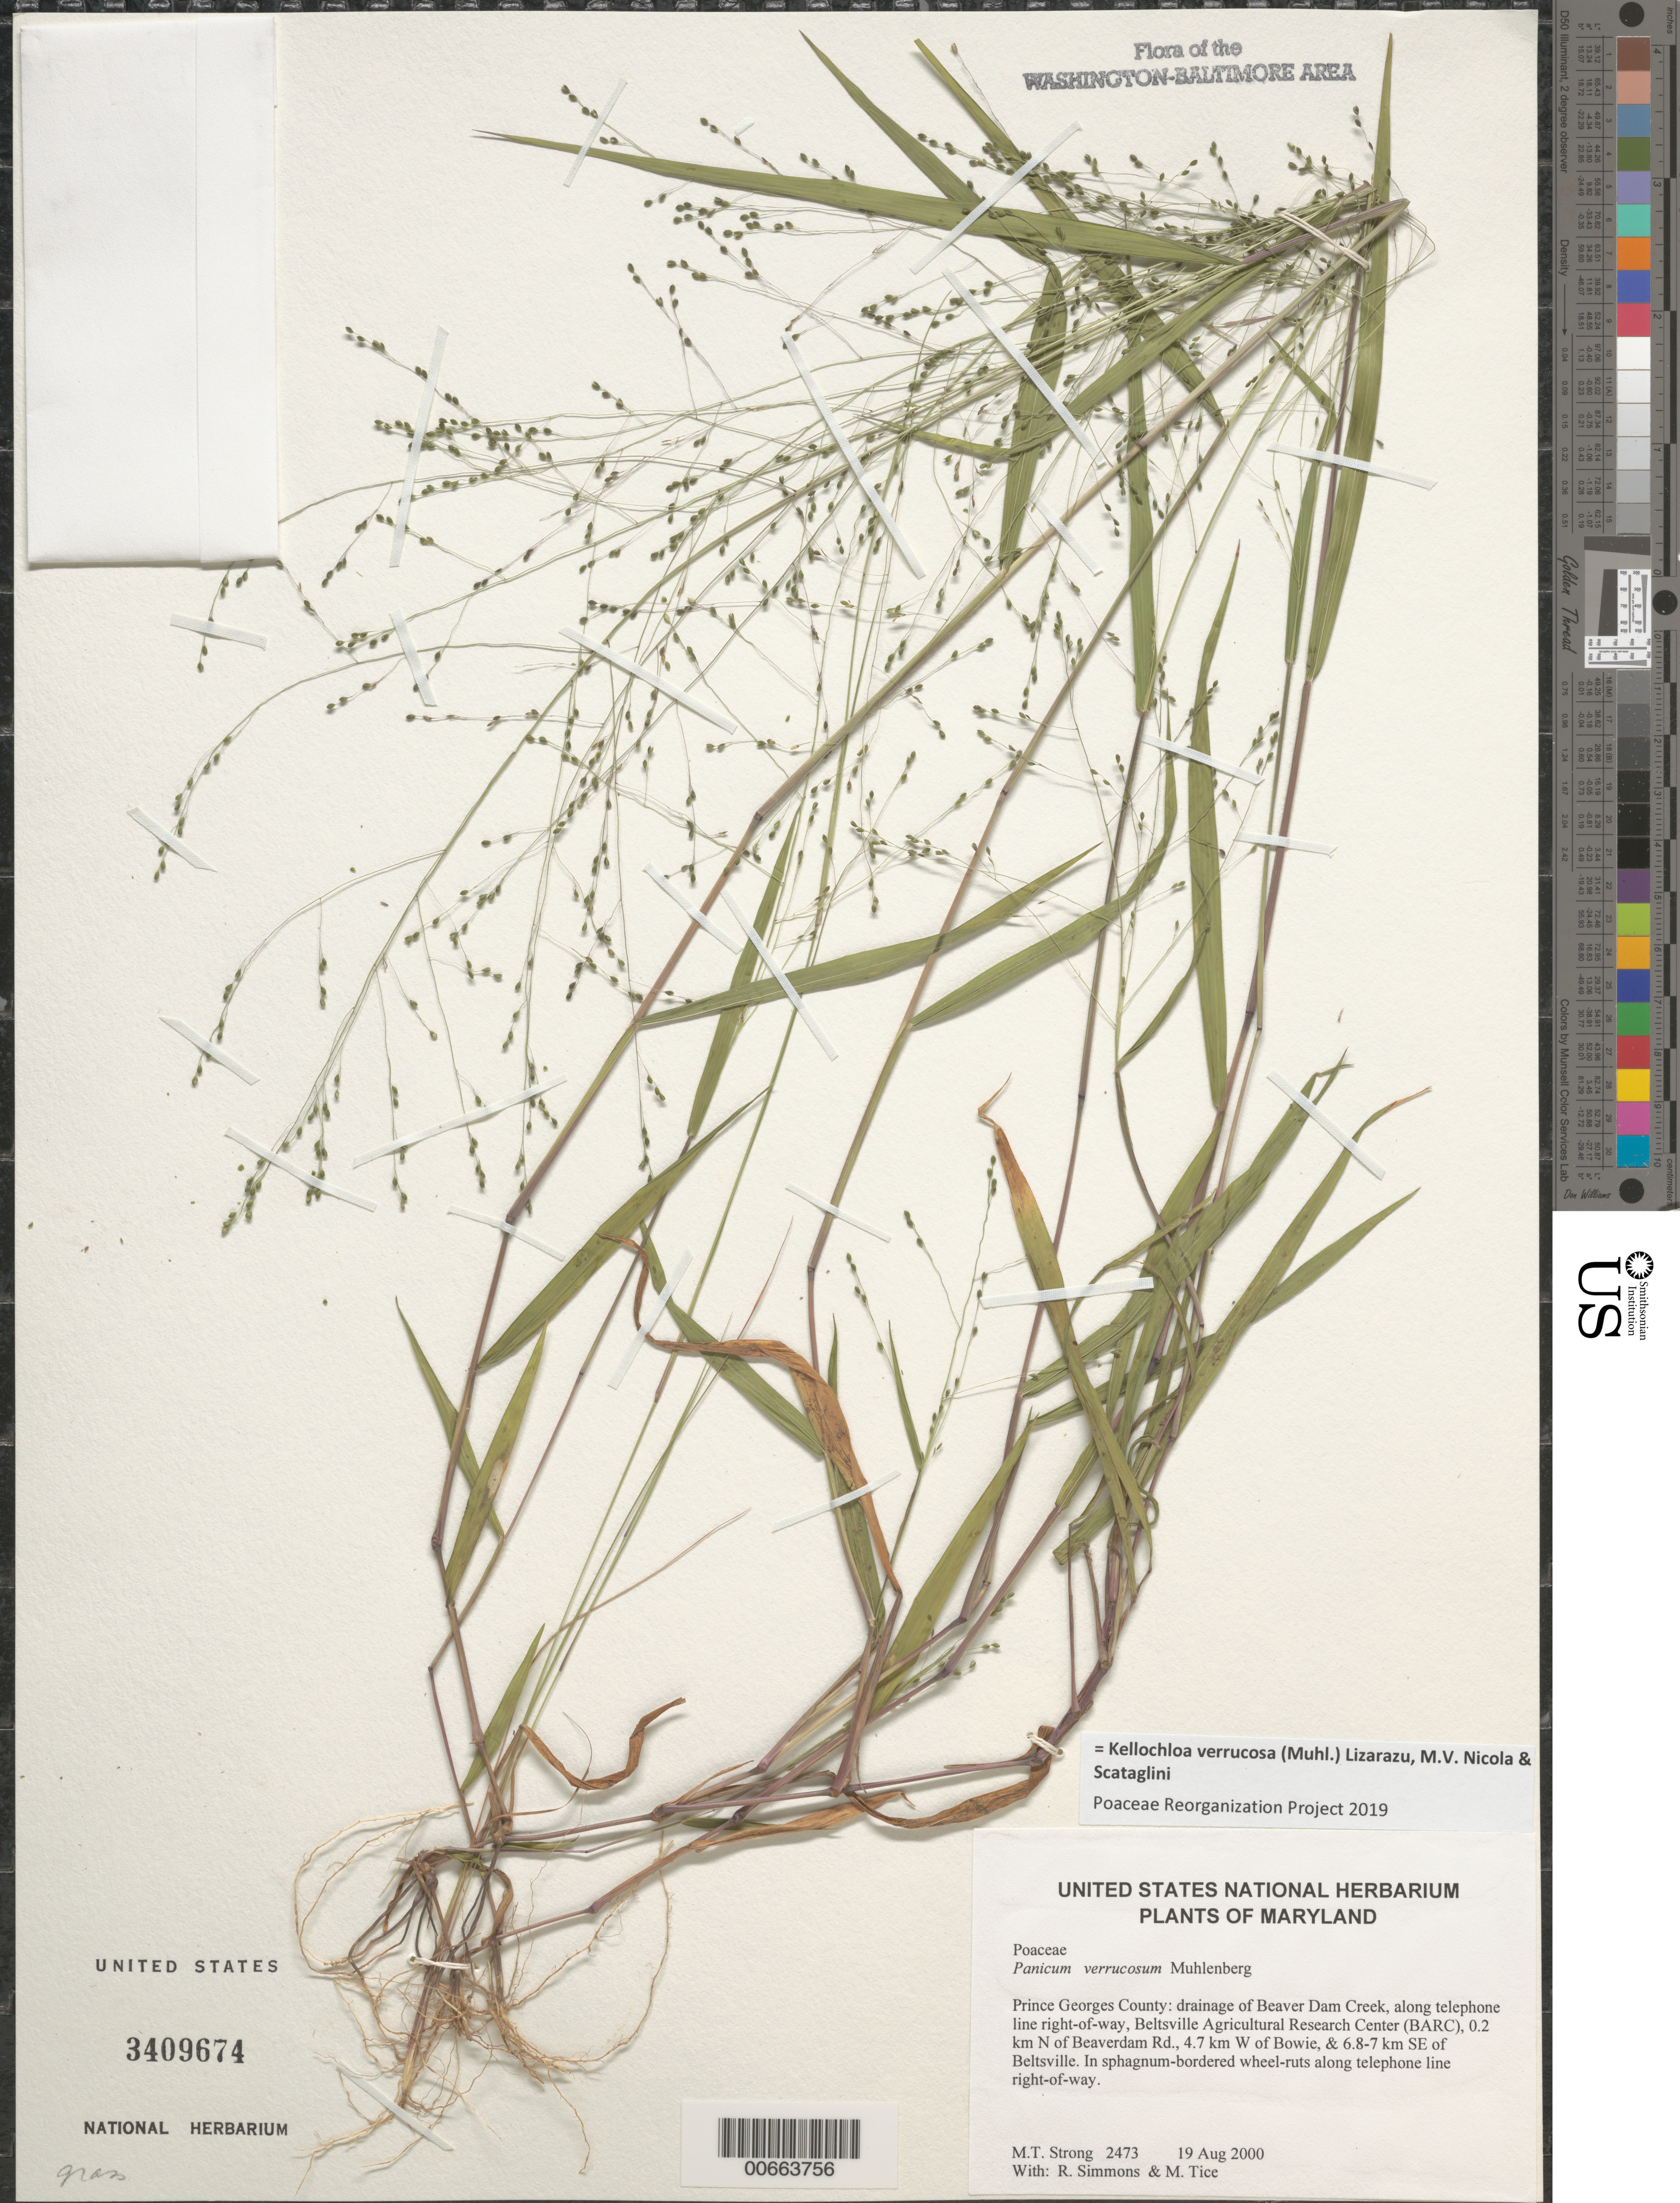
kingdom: Plantae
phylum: Tracheophyta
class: Liliopsida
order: Poales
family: Poaceae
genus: Panicum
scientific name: Panicum verrucosum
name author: Muhl.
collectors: M. T. Strong, R. Simmons & M. Tice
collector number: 2473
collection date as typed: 19 Aug 2000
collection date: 2000-08-19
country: United States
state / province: Maryland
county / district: Prince George's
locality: Drainage of Beaver Dam Creek, along telephone line right-of-way, Beltsville Agricultural Research Center (BARC), 0.2 km N of Beaverdam Rd., 4.7 km W of Bowie, & 6.8-7 km SE of Beltsville.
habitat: In sphagnum-bordered wheel-ruts along telephone line right-of-way.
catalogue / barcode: US 3409674